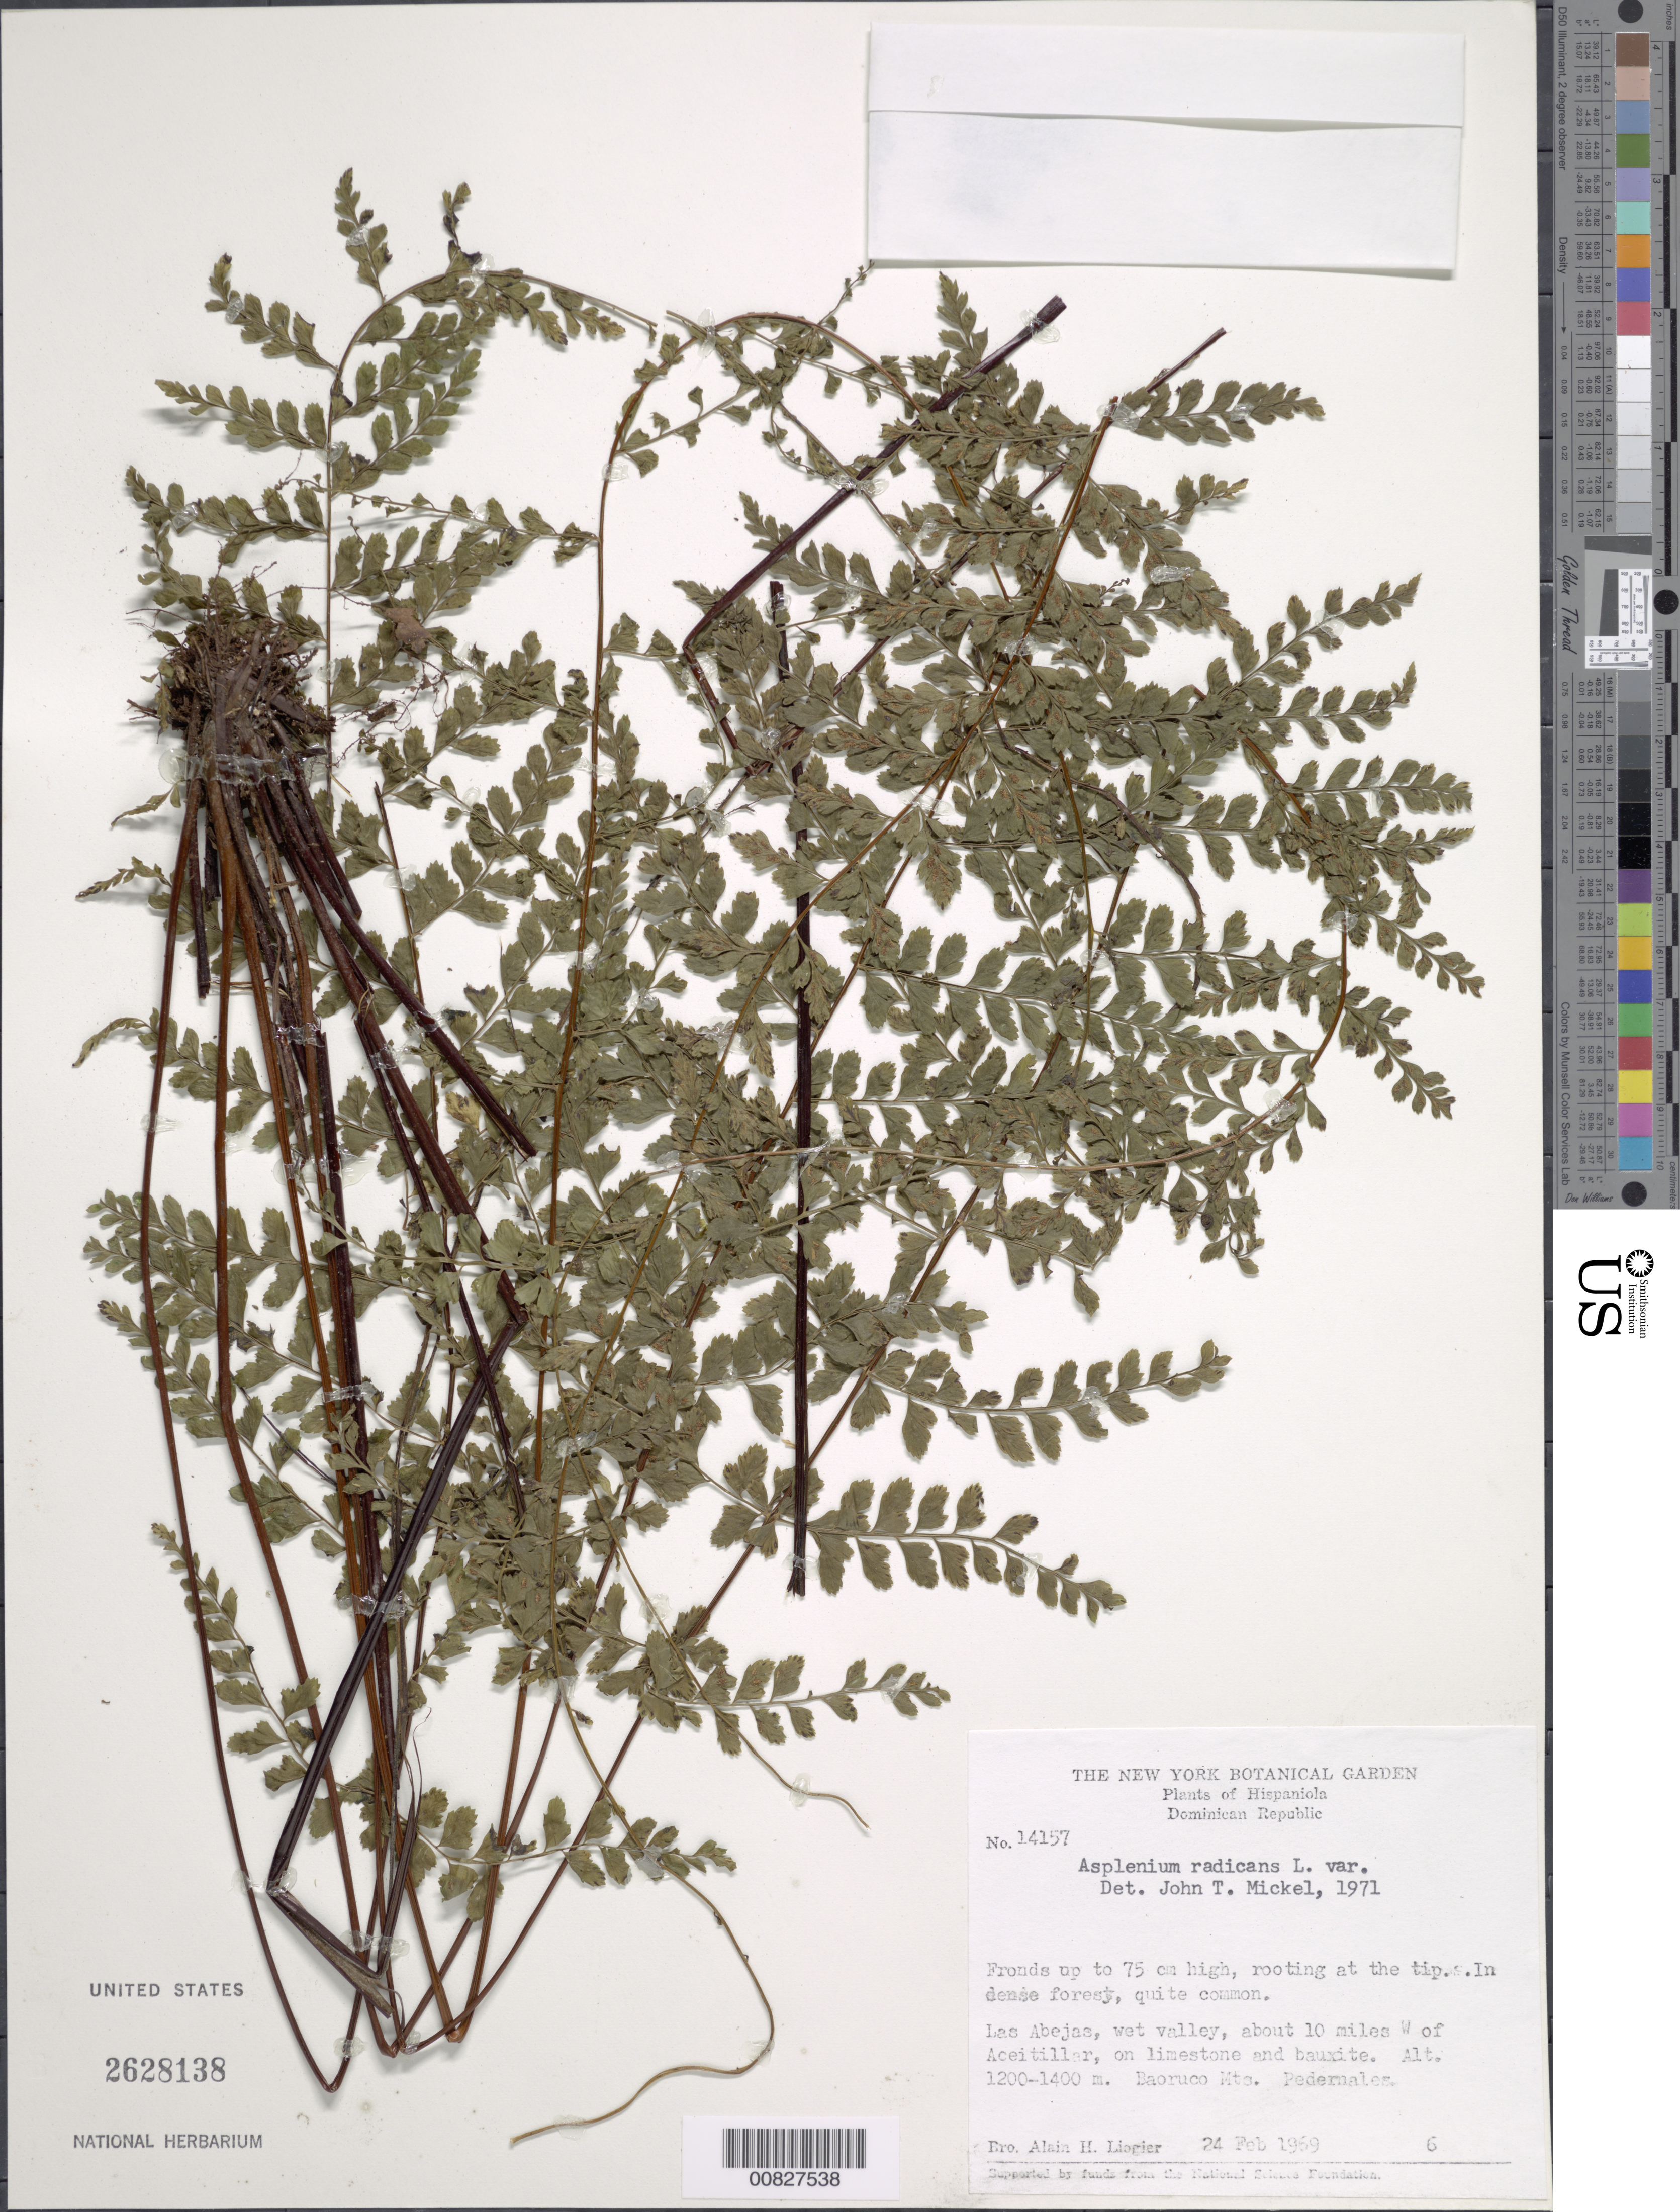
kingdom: Plantae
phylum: Tracheophyta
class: Polypodiopsida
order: Polypodiales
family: Aspleniaceae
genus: Asplenium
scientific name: Asplenium radicans var. partitum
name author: (Klotzsch) Hieron.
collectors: A. H. Liogier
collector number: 14157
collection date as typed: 24 Feb 1969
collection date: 1969-02-24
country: Dominican Republic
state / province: Pedernales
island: Hispaniola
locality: Las Abejas, 10 miles W of Aceitillar, Baoruco Mts.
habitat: Wet valley, on limestone and bauxite; in dense forest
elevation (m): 1200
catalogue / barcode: US 2628138